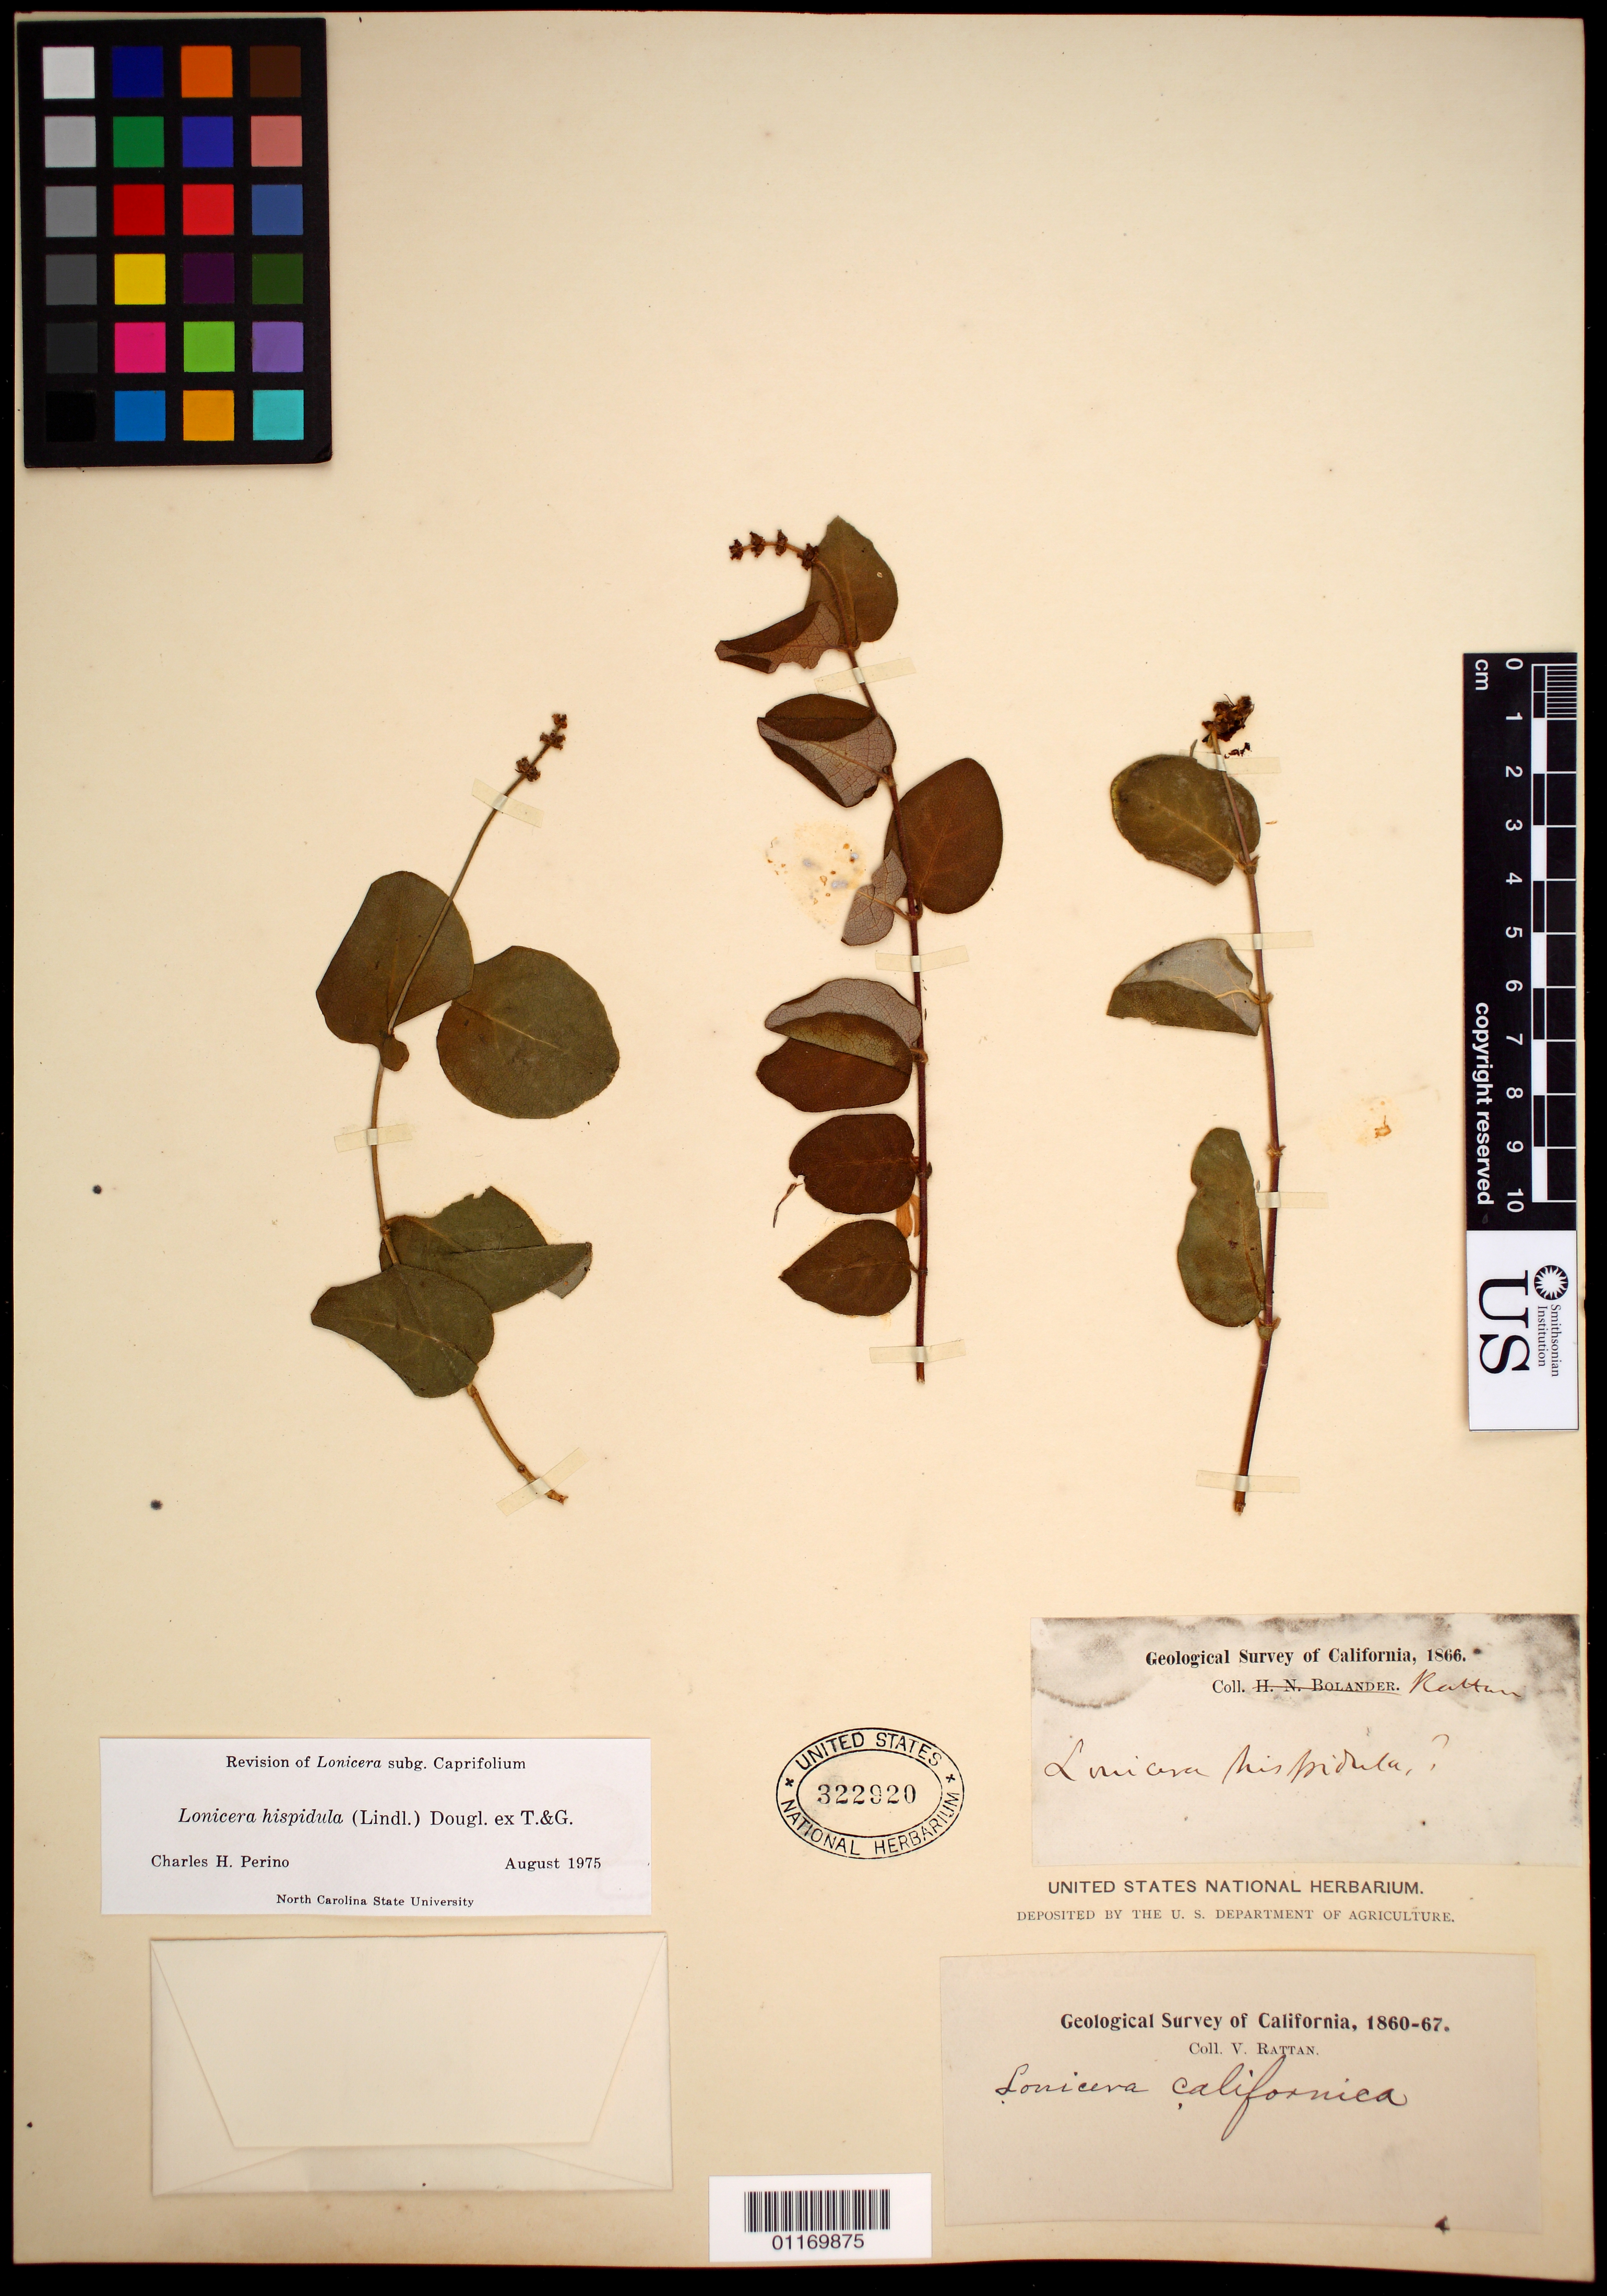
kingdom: Plantae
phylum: Tracheophyta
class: Magnoliopsida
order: Dipsacales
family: Caprifoliaceae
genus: Lonicera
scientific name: Lonicera californica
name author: Torr. & A. Gray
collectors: V. Rattan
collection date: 1860/1867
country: United States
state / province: California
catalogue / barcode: US 322920